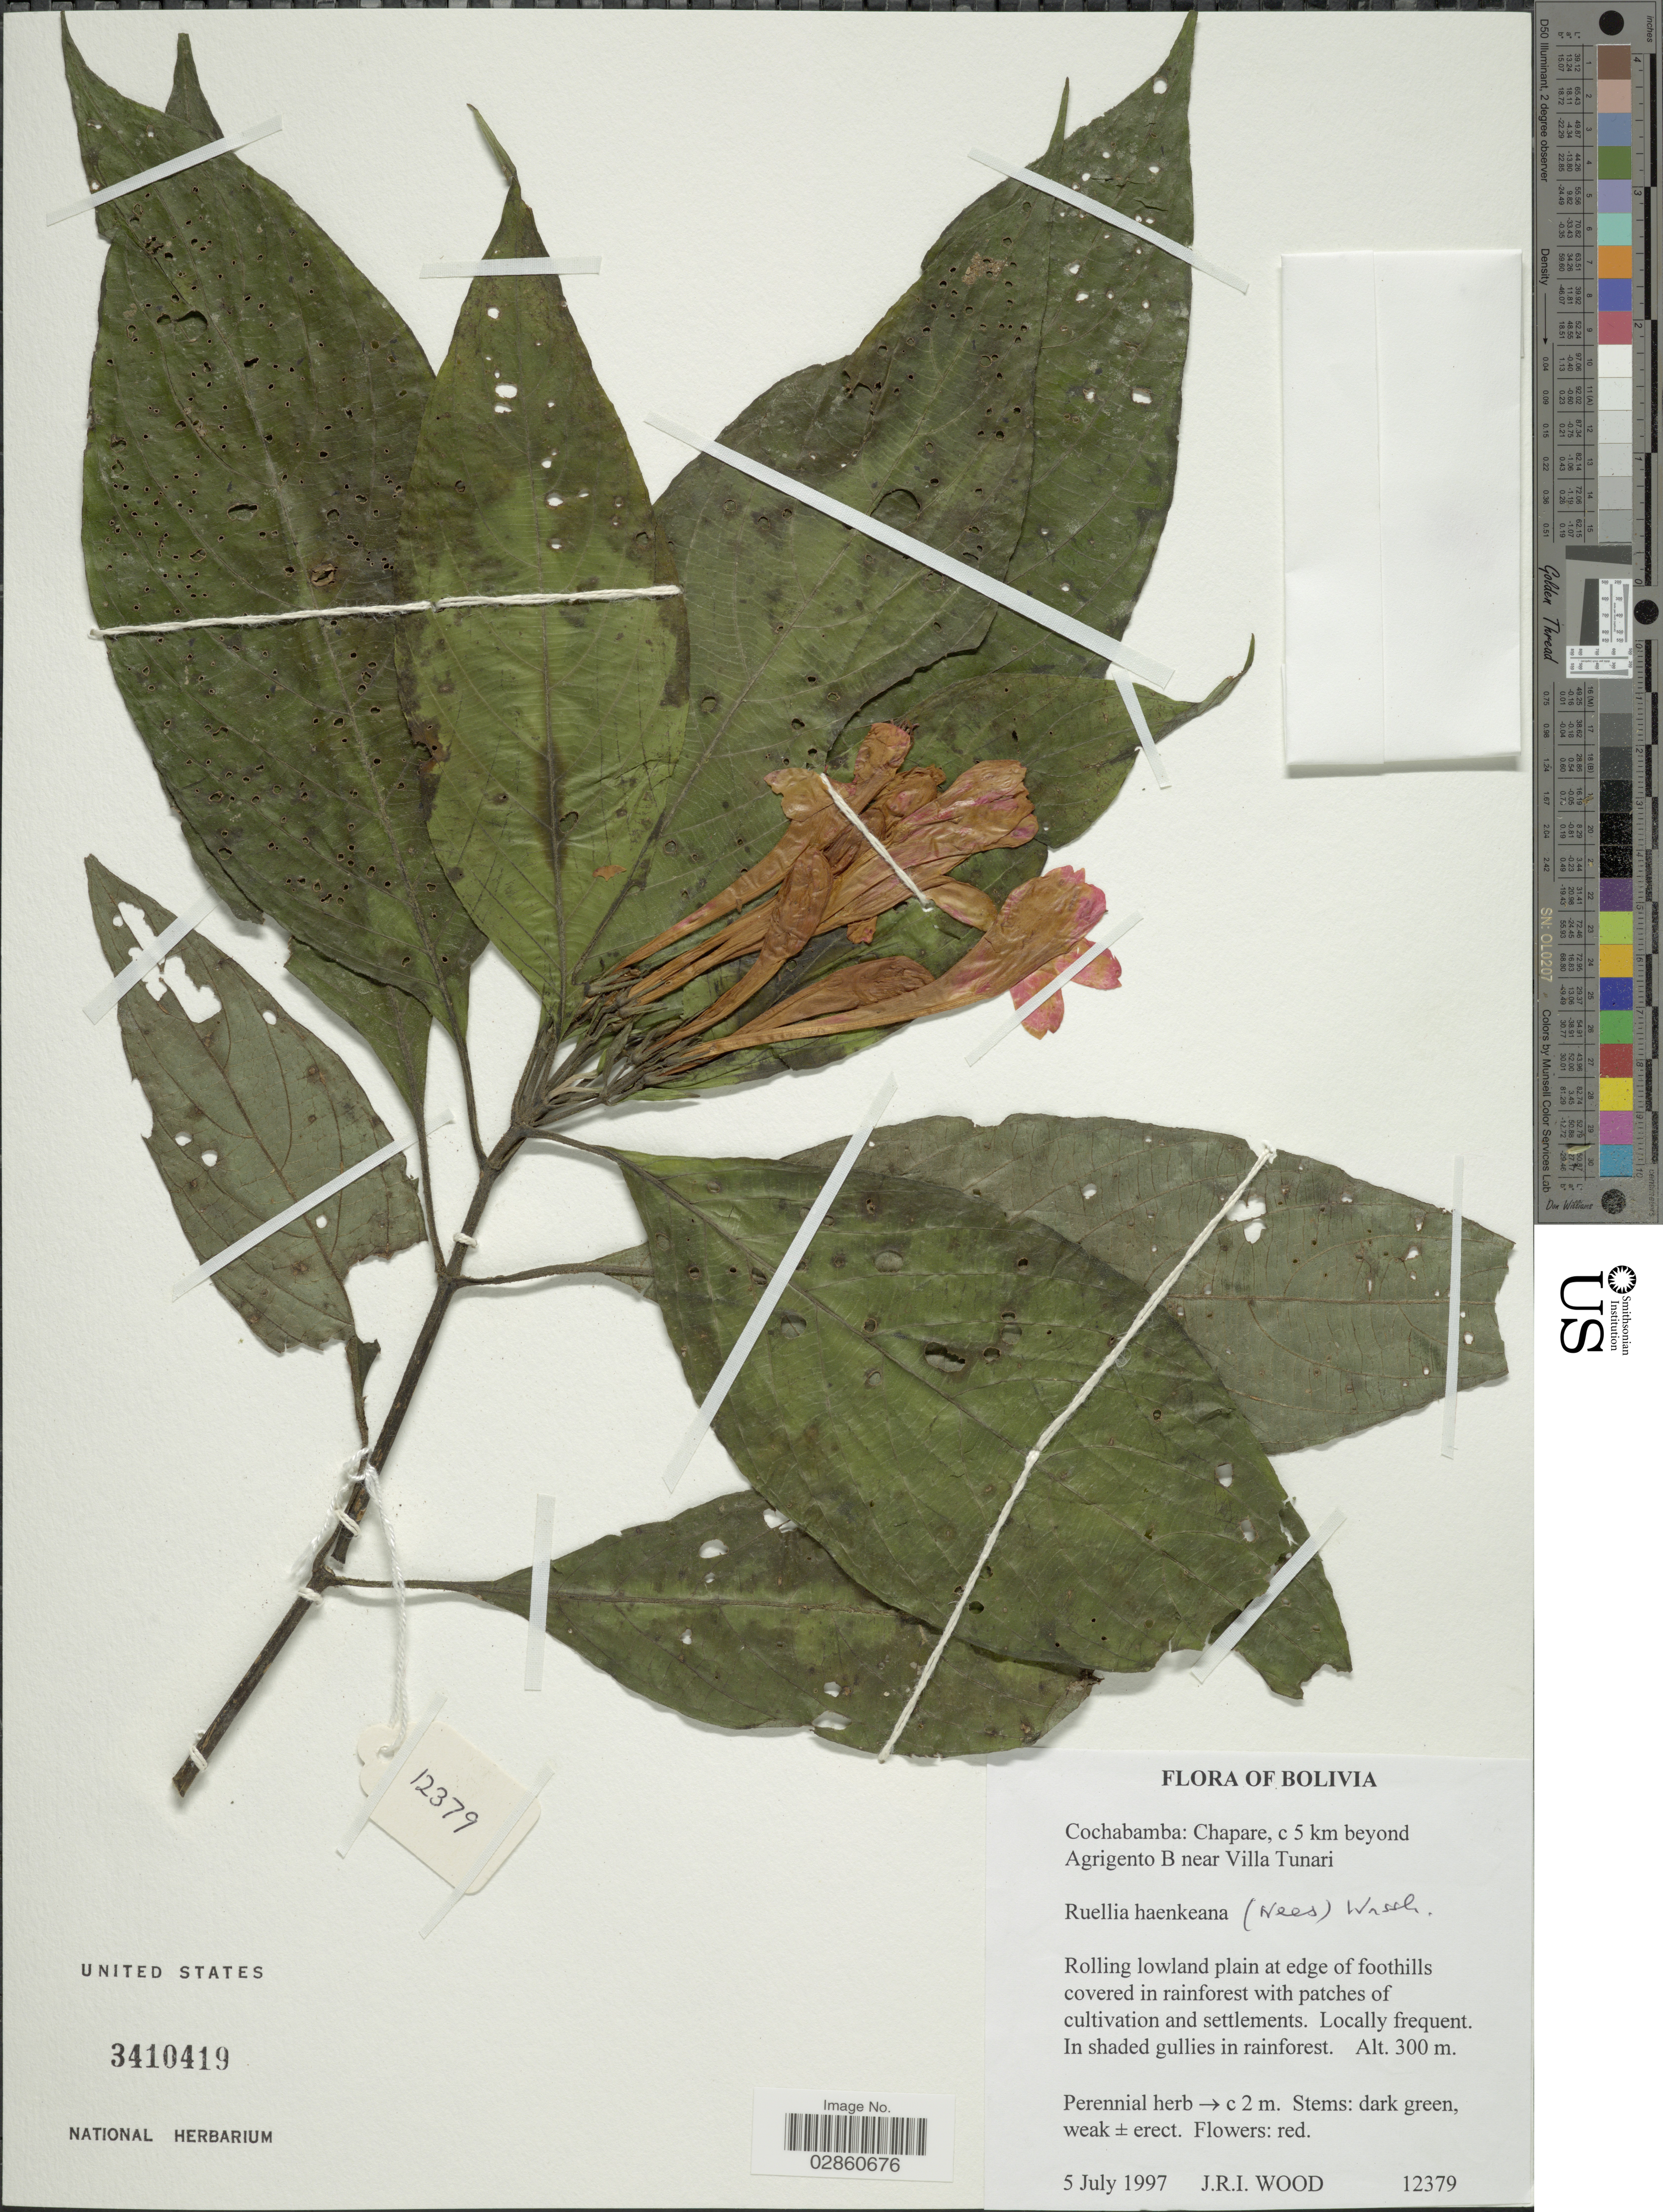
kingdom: Plantae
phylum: Tracheophyta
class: Magnoliopsida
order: Lamiales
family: Acanthaceae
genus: Ruellia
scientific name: Ruellia haenkeana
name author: (Nees) Wassh.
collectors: J. R. I. Wood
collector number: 12379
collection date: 1997-07-05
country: Bolivia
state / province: Cochabamba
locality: Chapare, c 5 km beyond Agrigento B near Villa Tunari.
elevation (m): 300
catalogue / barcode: US 3410419